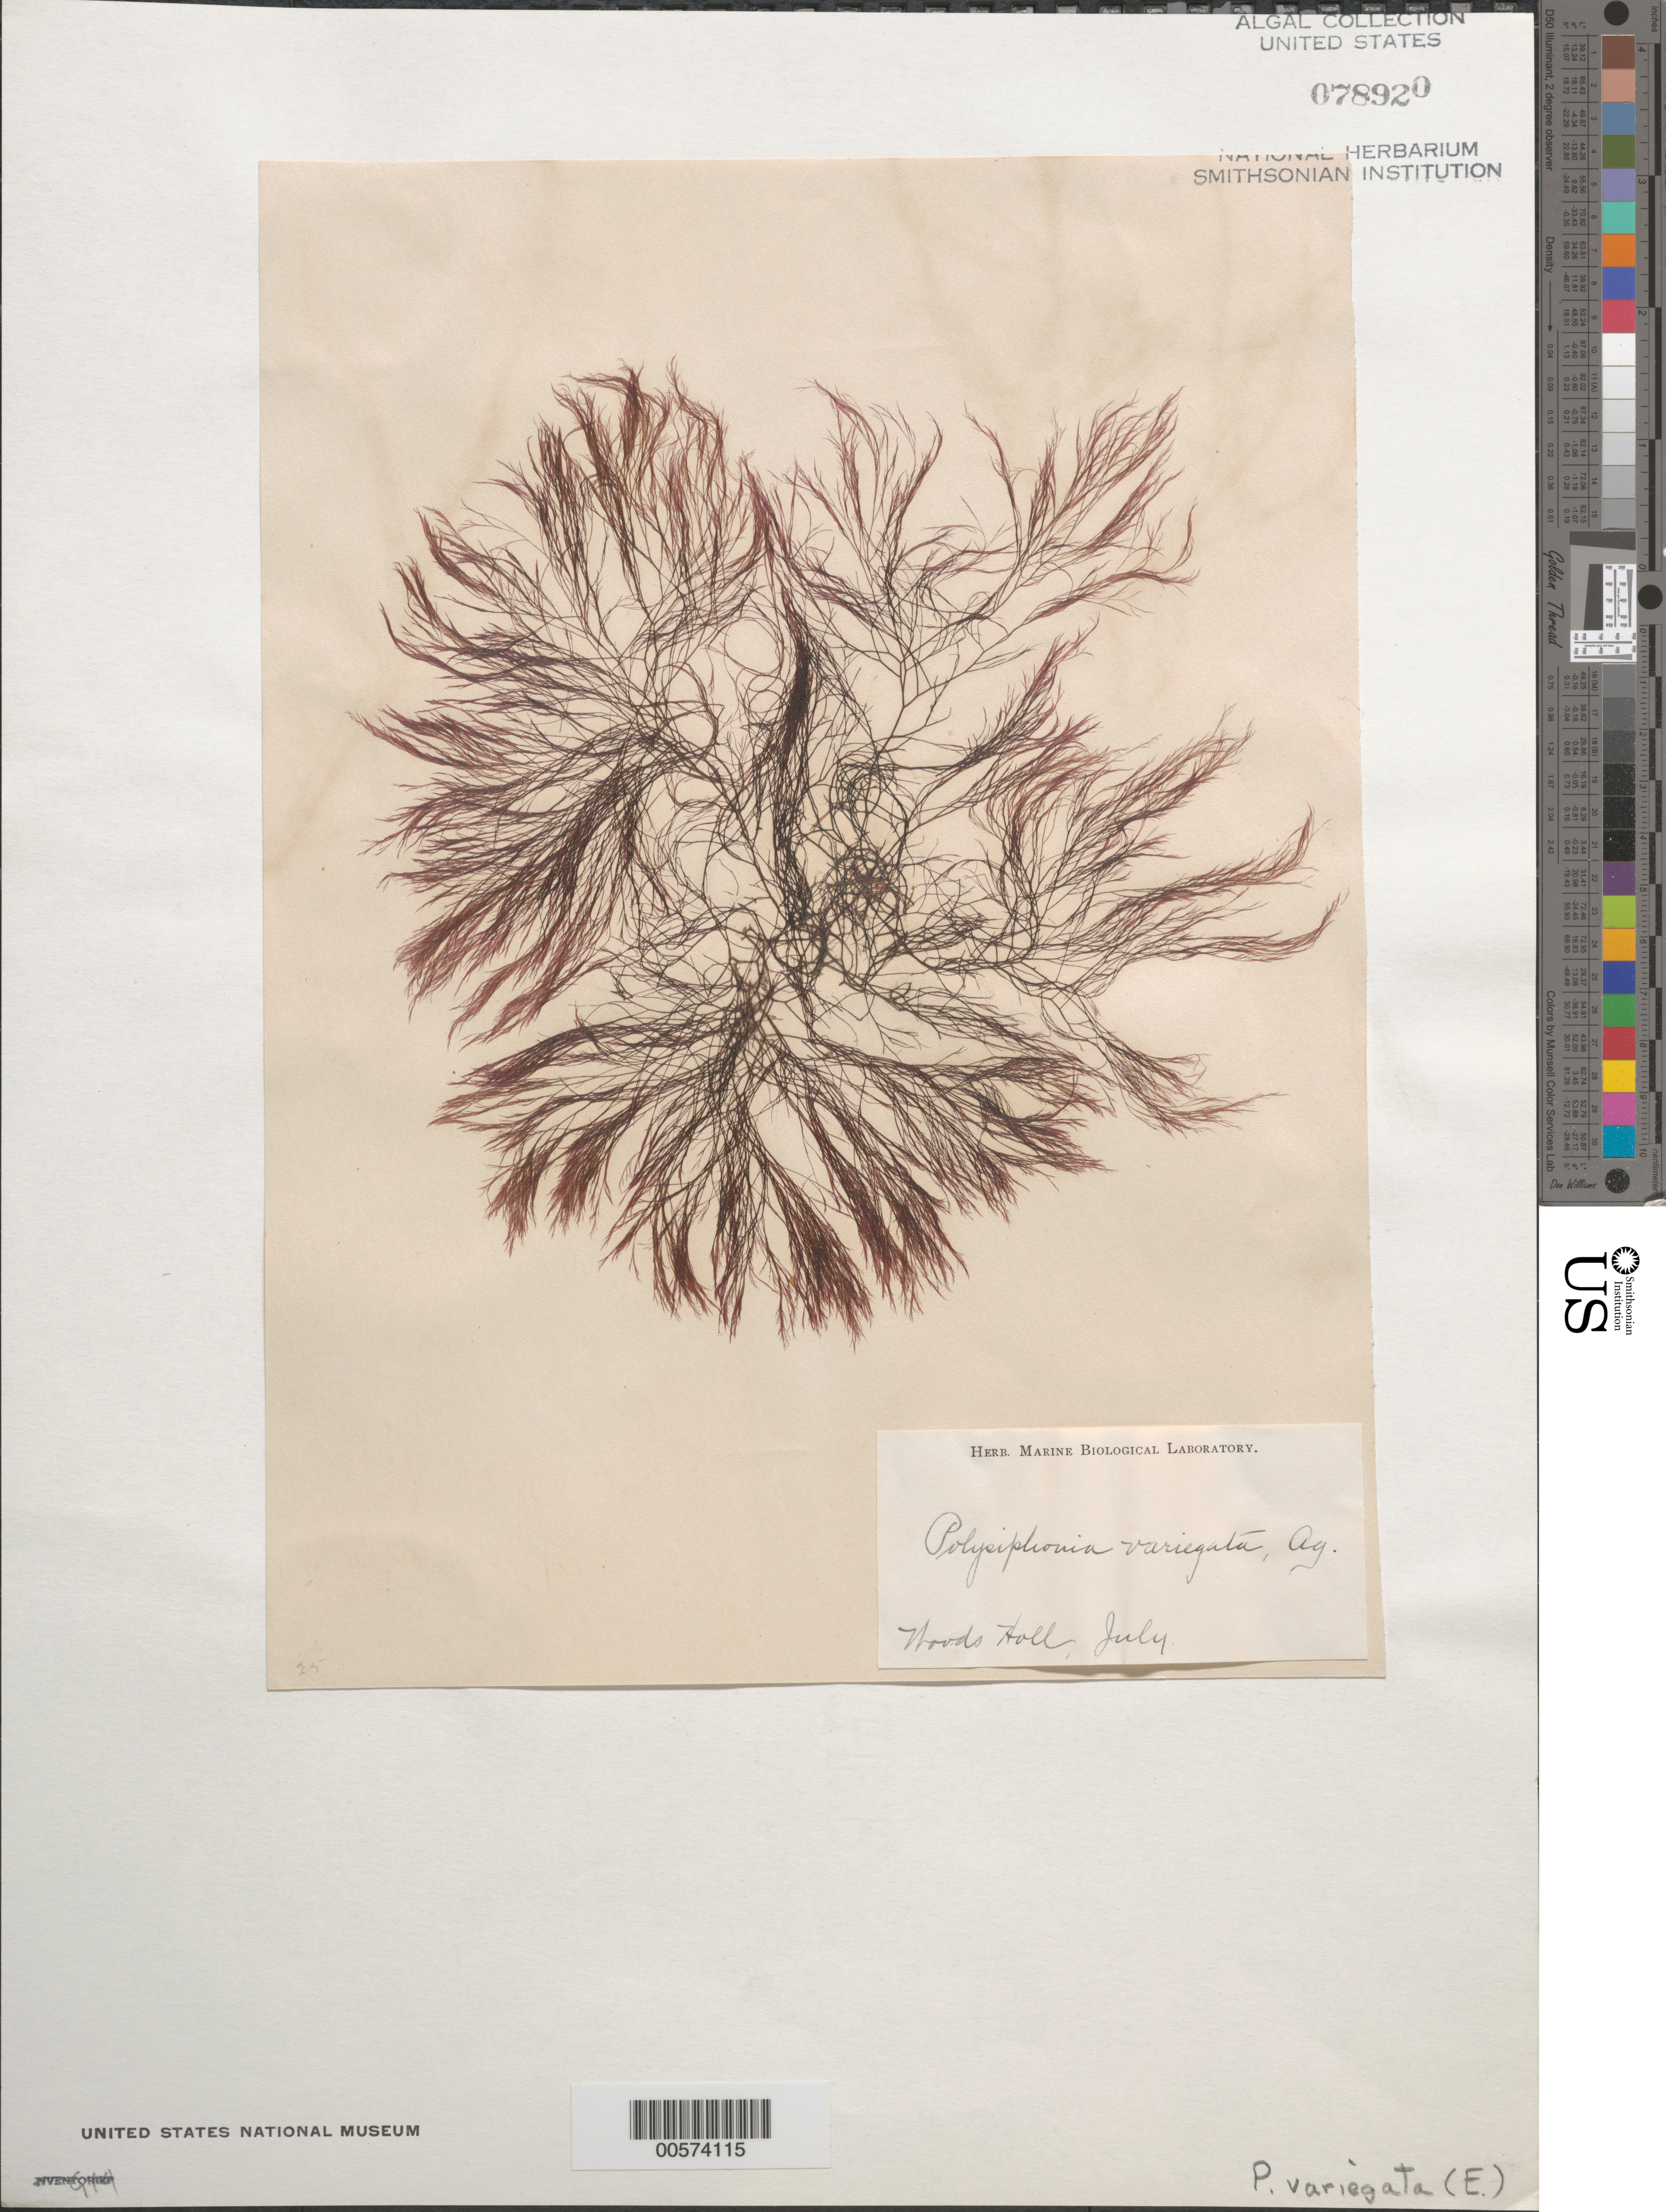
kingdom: Plantae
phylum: Rhodophyta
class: Florideophyceae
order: Ceramiales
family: Rhodomelaceae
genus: Carradoriella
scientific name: Carradoriella denudata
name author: (Dillwyn) Savoie & G.W. Saunders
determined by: Algae name updating Project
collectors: Marine Biological Lab (Herb.)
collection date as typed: Jul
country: United States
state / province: Massachusetts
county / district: Barnstable County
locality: Woods Hole (Woods Holl)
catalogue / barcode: US 78920